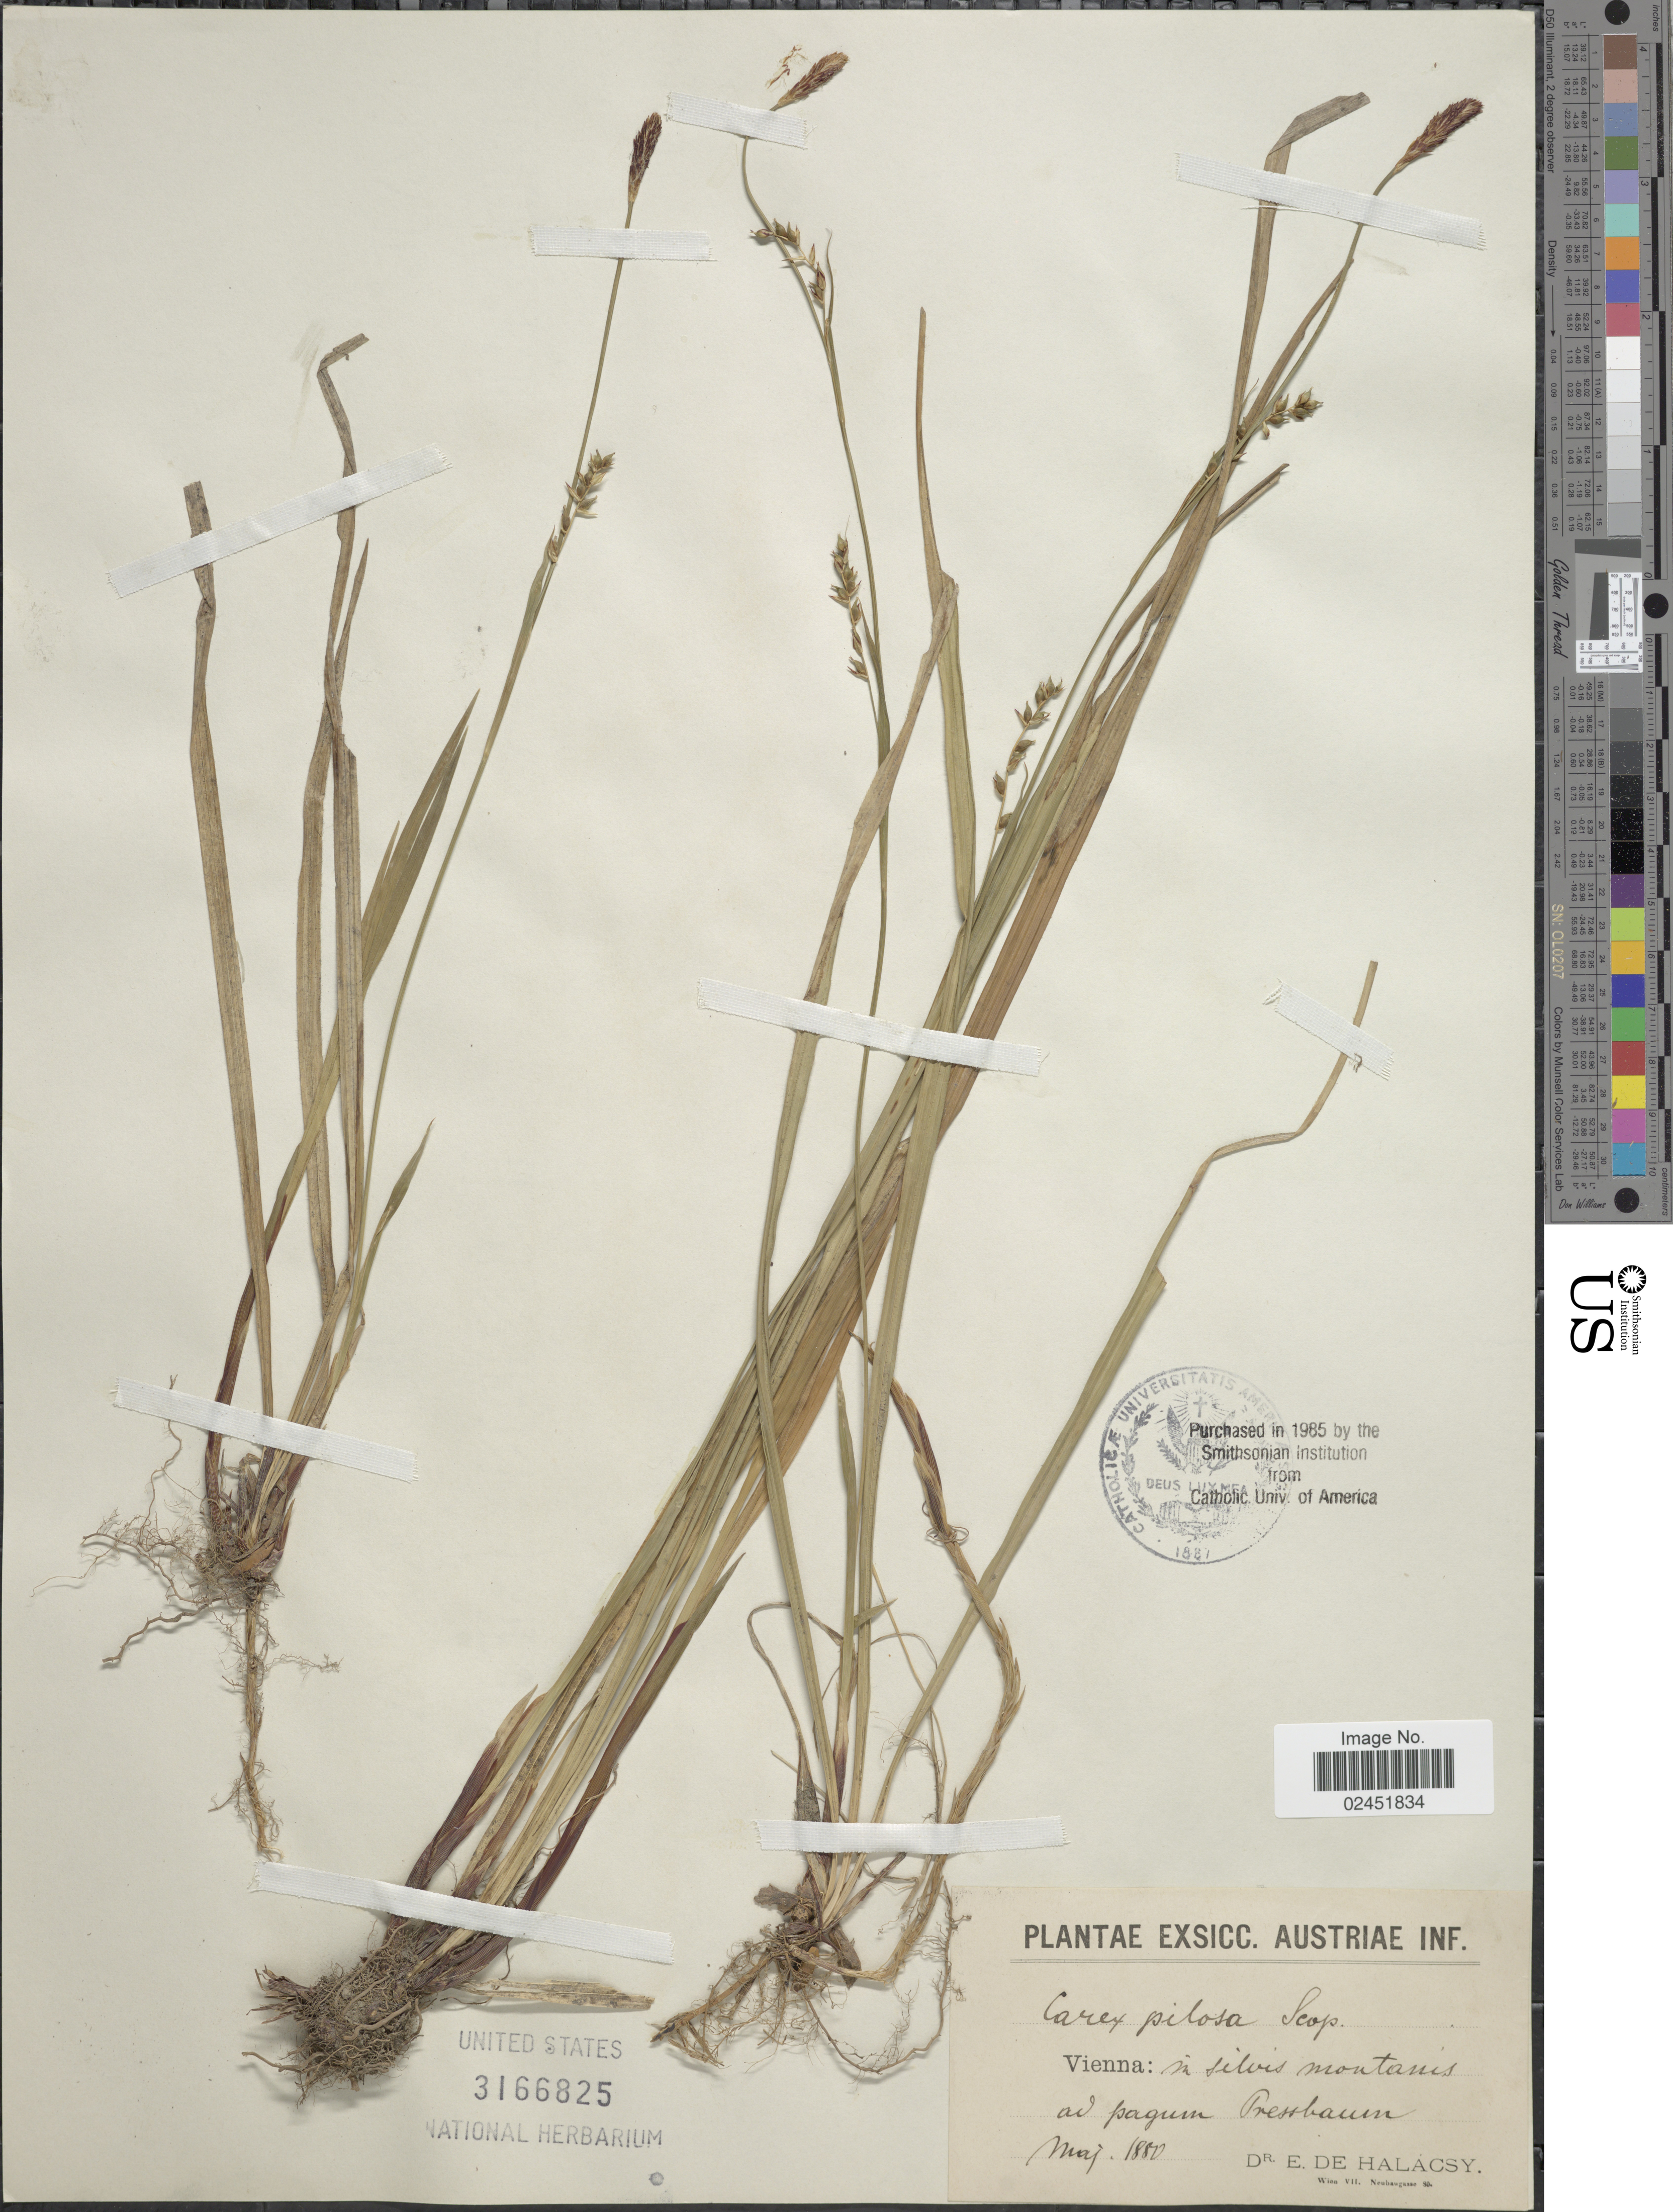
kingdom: Plantae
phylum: Tracheophyta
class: Liliopsida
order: Poales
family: Cyperaceae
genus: Carex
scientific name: Carex pilosa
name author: Scop.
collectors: E. von Halacsy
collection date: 1880-05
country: Austria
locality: Austriae Inf. Vienna: in silvis montains ad pagum Pressbaum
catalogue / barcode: US 3166825